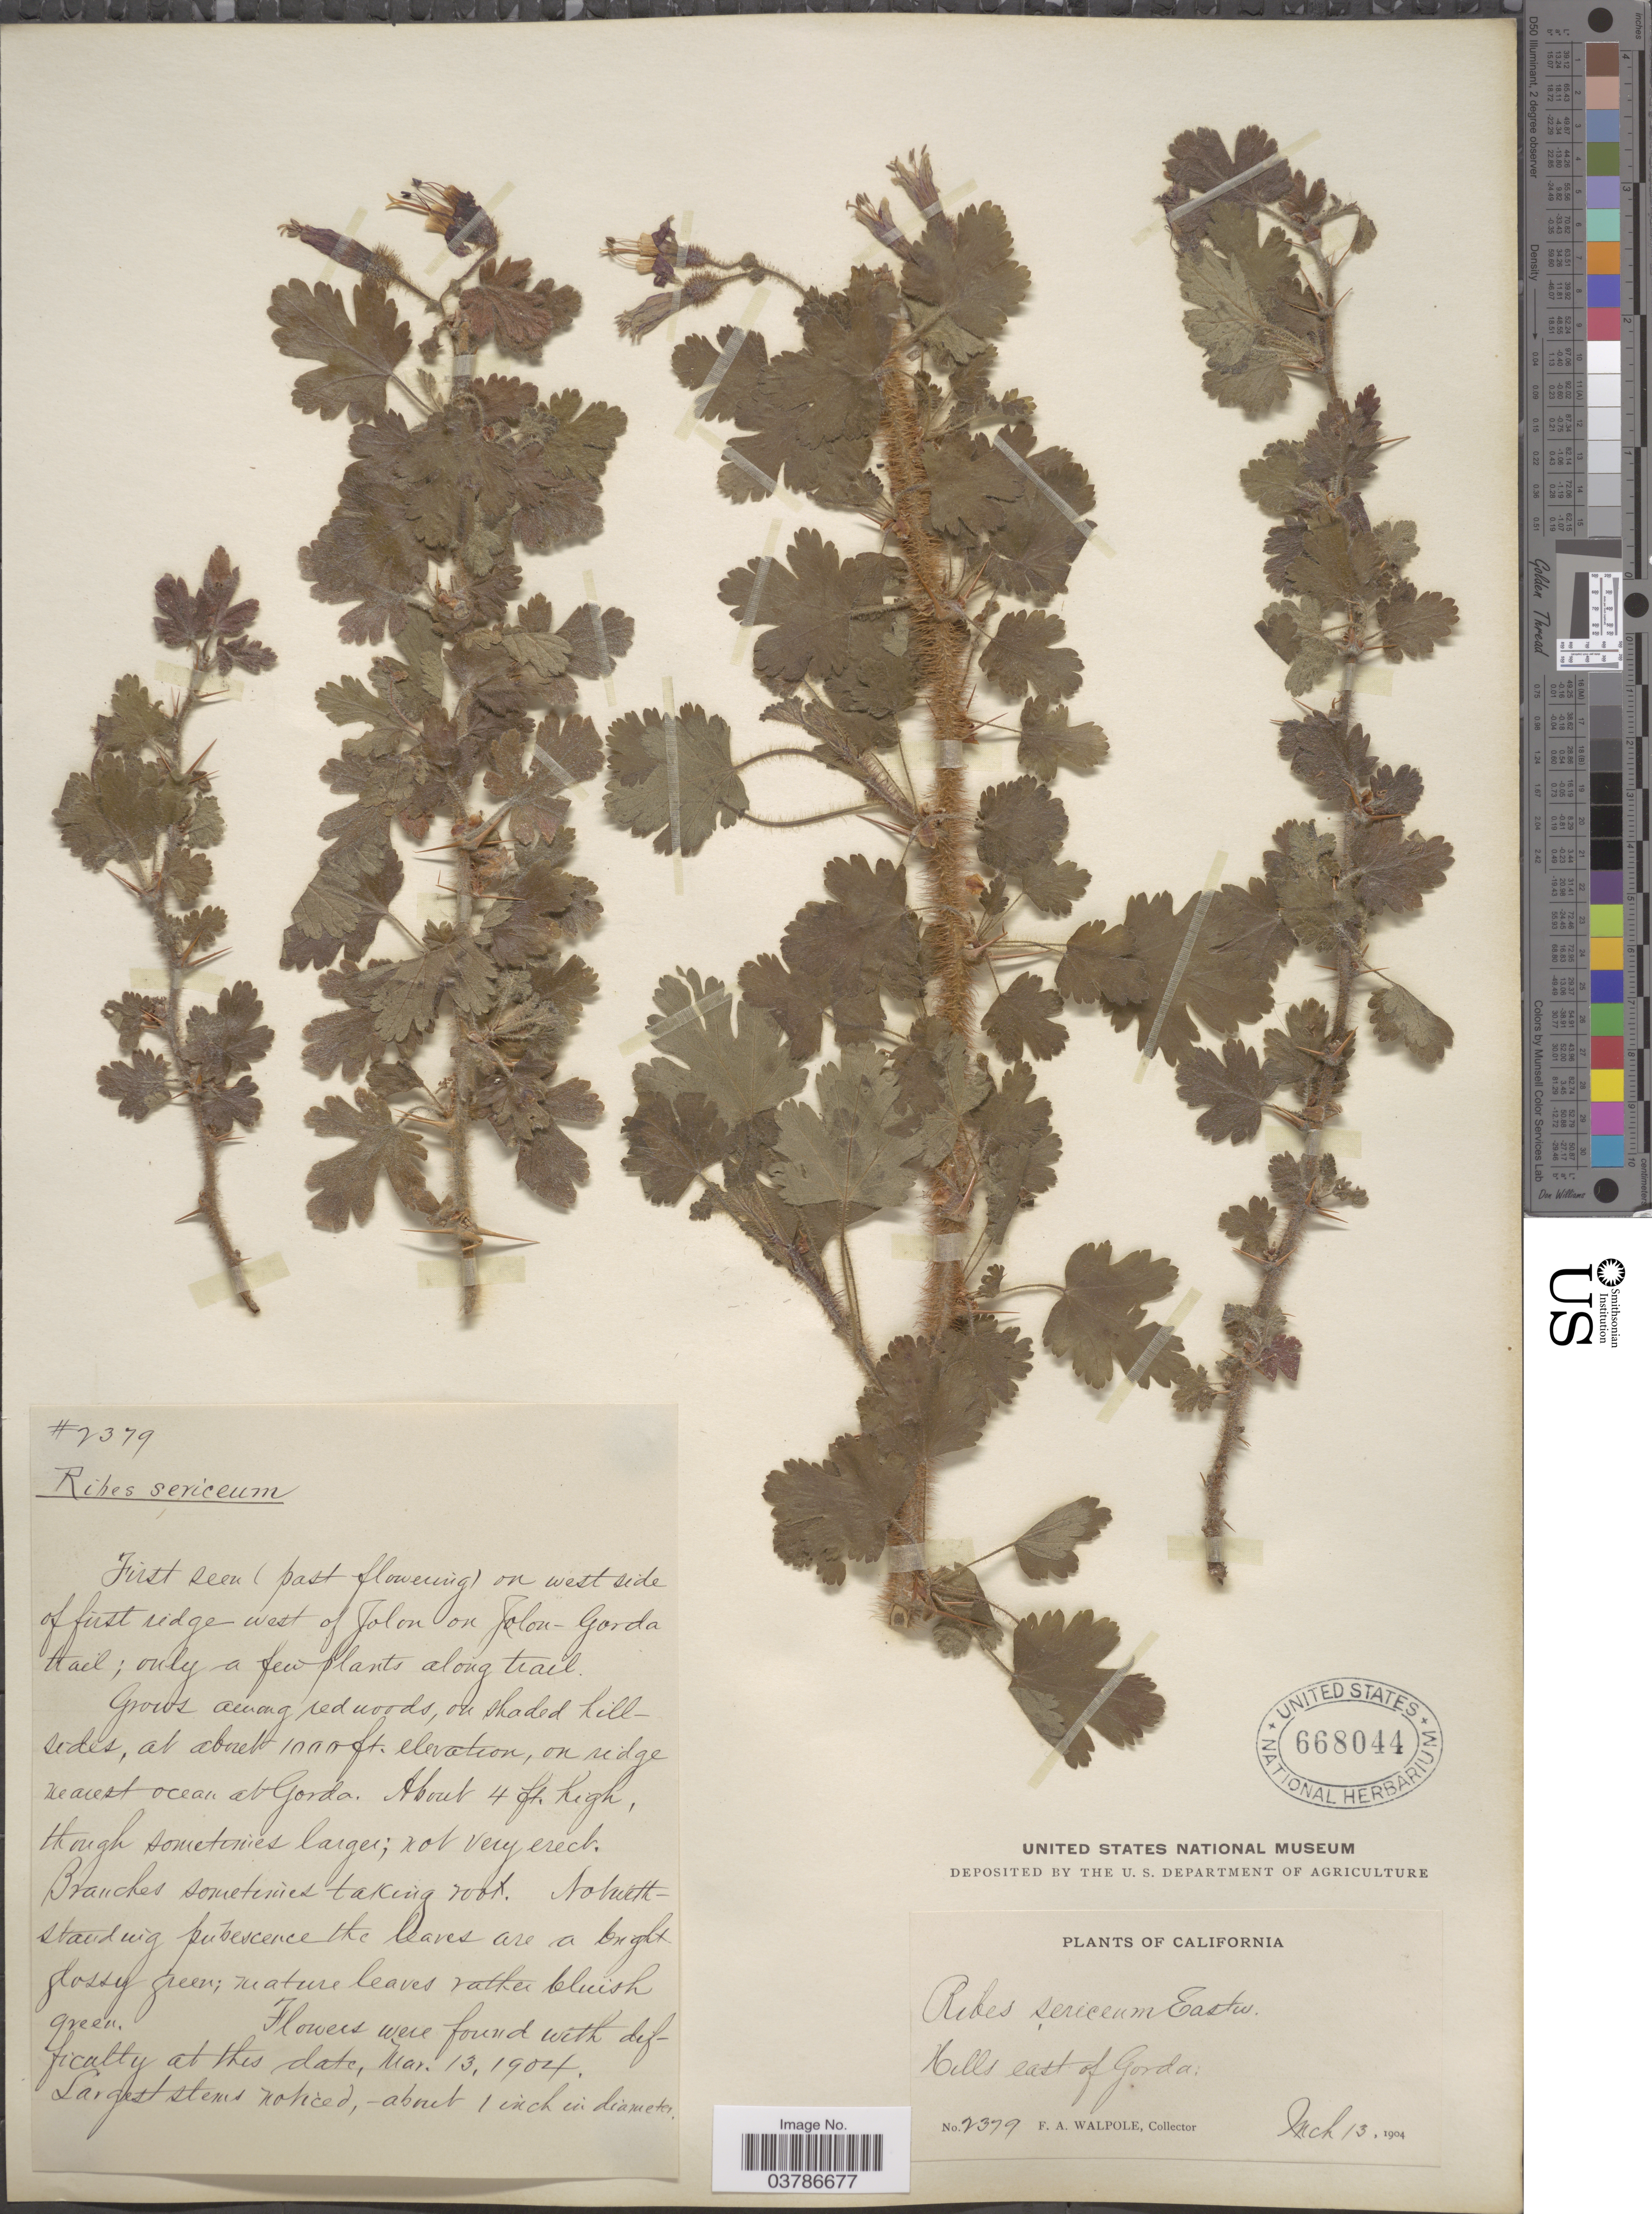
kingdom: Plantae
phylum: Tracheophyta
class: Magnoliopsida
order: Saxifragales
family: Grossulariaceae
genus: Ribes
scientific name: Ribes sericeum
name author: Eastw.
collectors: F. Walpole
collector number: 2379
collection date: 1904-03-13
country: United States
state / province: California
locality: Hills east of Gorda.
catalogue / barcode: US 668044